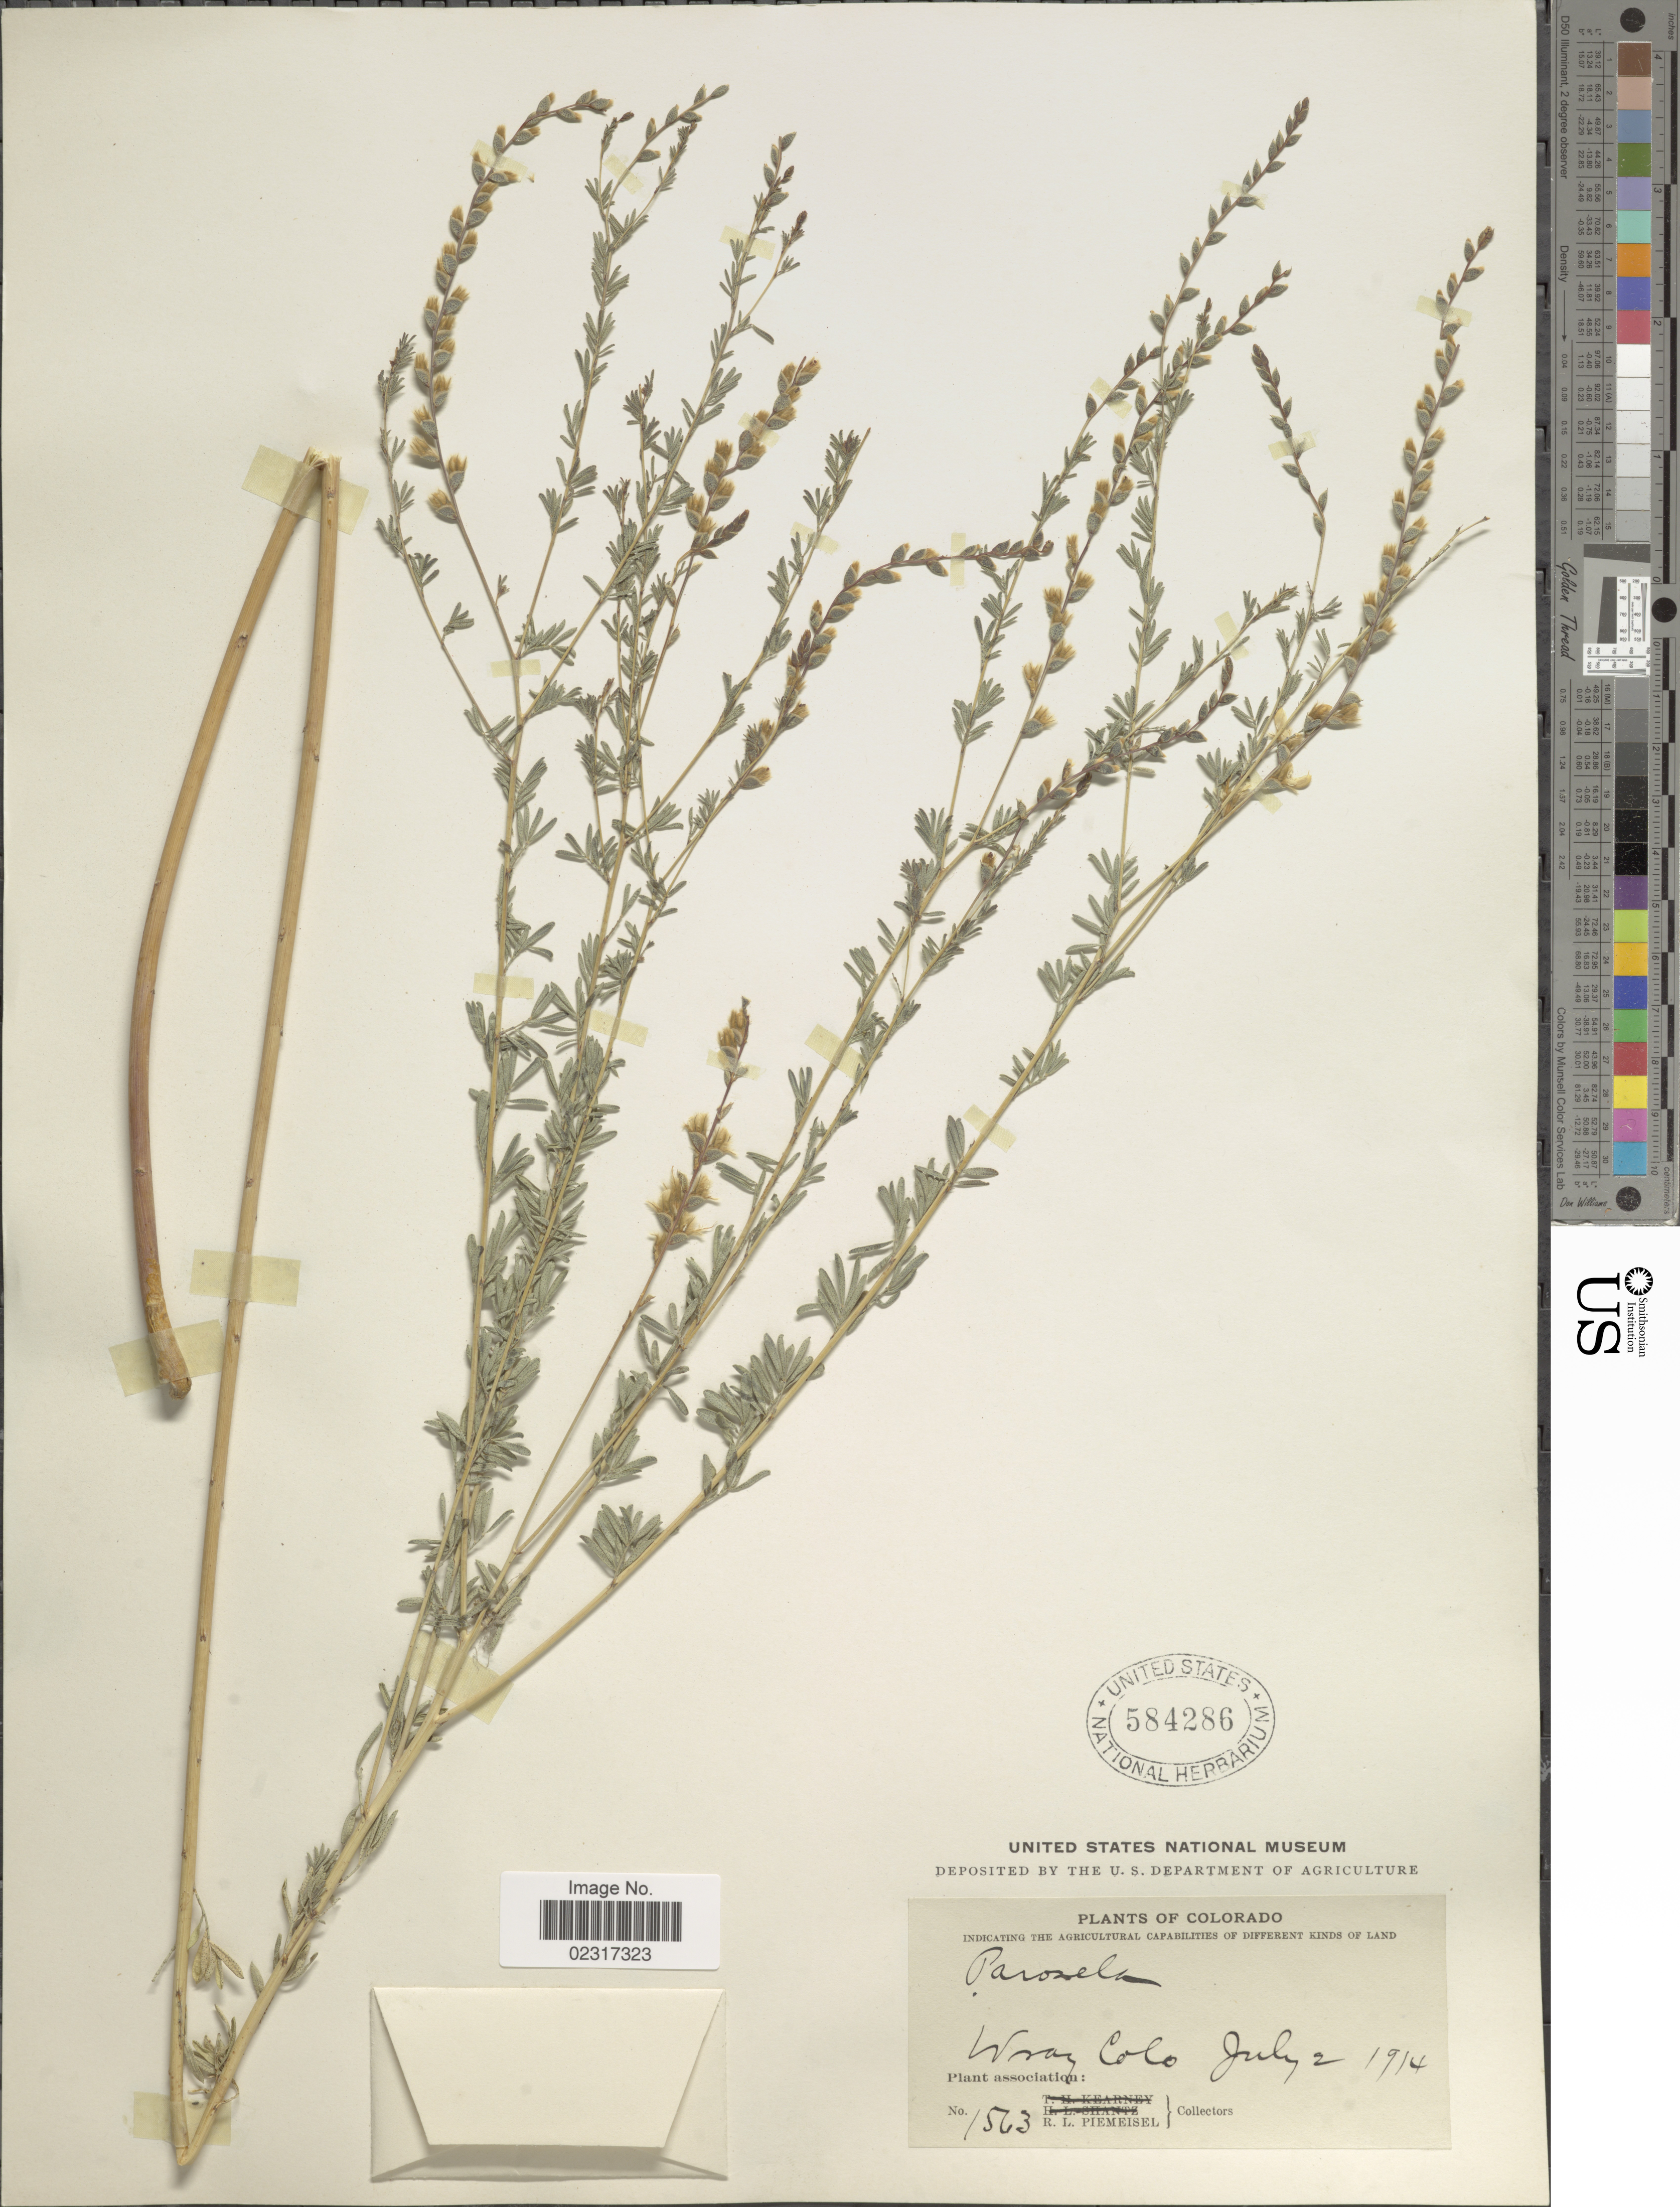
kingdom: Plantae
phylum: Tracheophyta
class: Magnoliopsida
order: Fabales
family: Fabaceae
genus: Dalea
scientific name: Dalea enneandra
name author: Nutt.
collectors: R. L. Piemeisel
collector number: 1563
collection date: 1914-07-02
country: United States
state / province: Colorado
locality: Wray Colo.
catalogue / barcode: US 584286